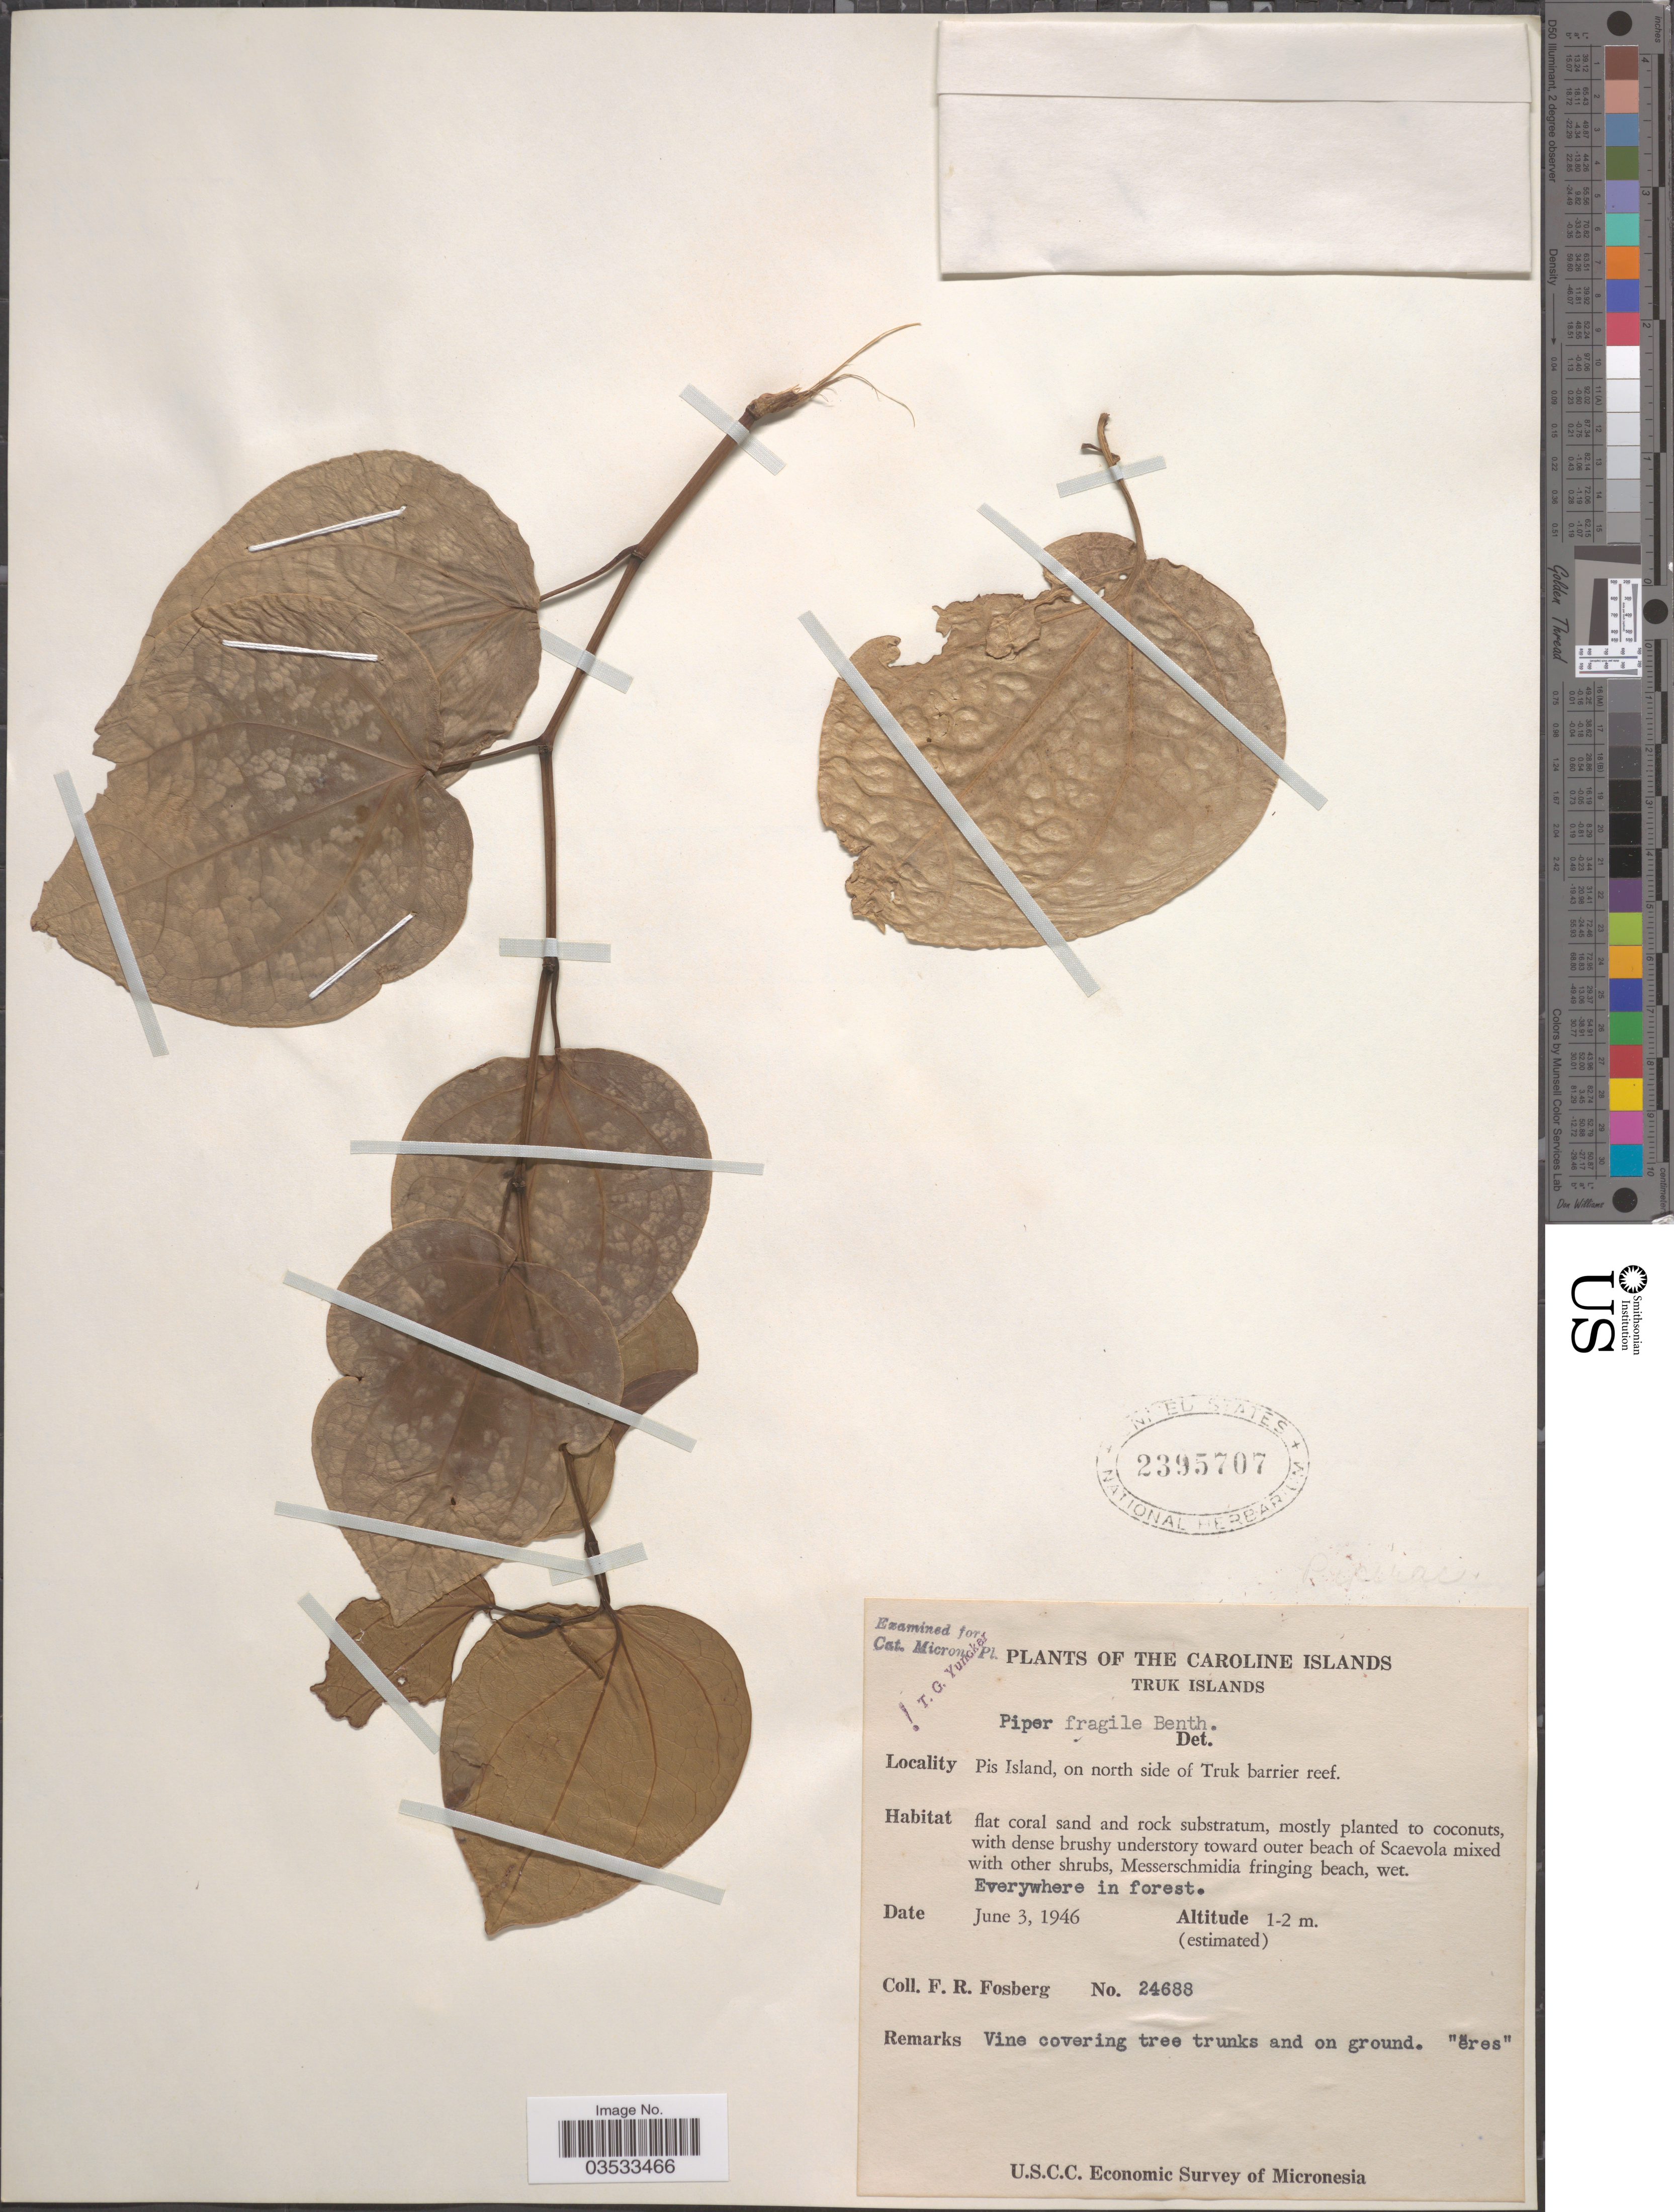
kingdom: Plantae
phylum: Tracheophyta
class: Magnoliopsida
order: Piperales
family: Piperaceae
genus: Piper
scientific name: Piper fragile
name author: Benth.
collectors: F. R. Fosberg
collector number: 24688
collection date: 1946-06-03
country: Micronesia, Federated States of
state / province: Truk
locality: The Caroline Islands. Truk Islands. Pis Island, on north side of Truk barrier reef.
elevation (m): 1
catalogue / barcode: US 2395707